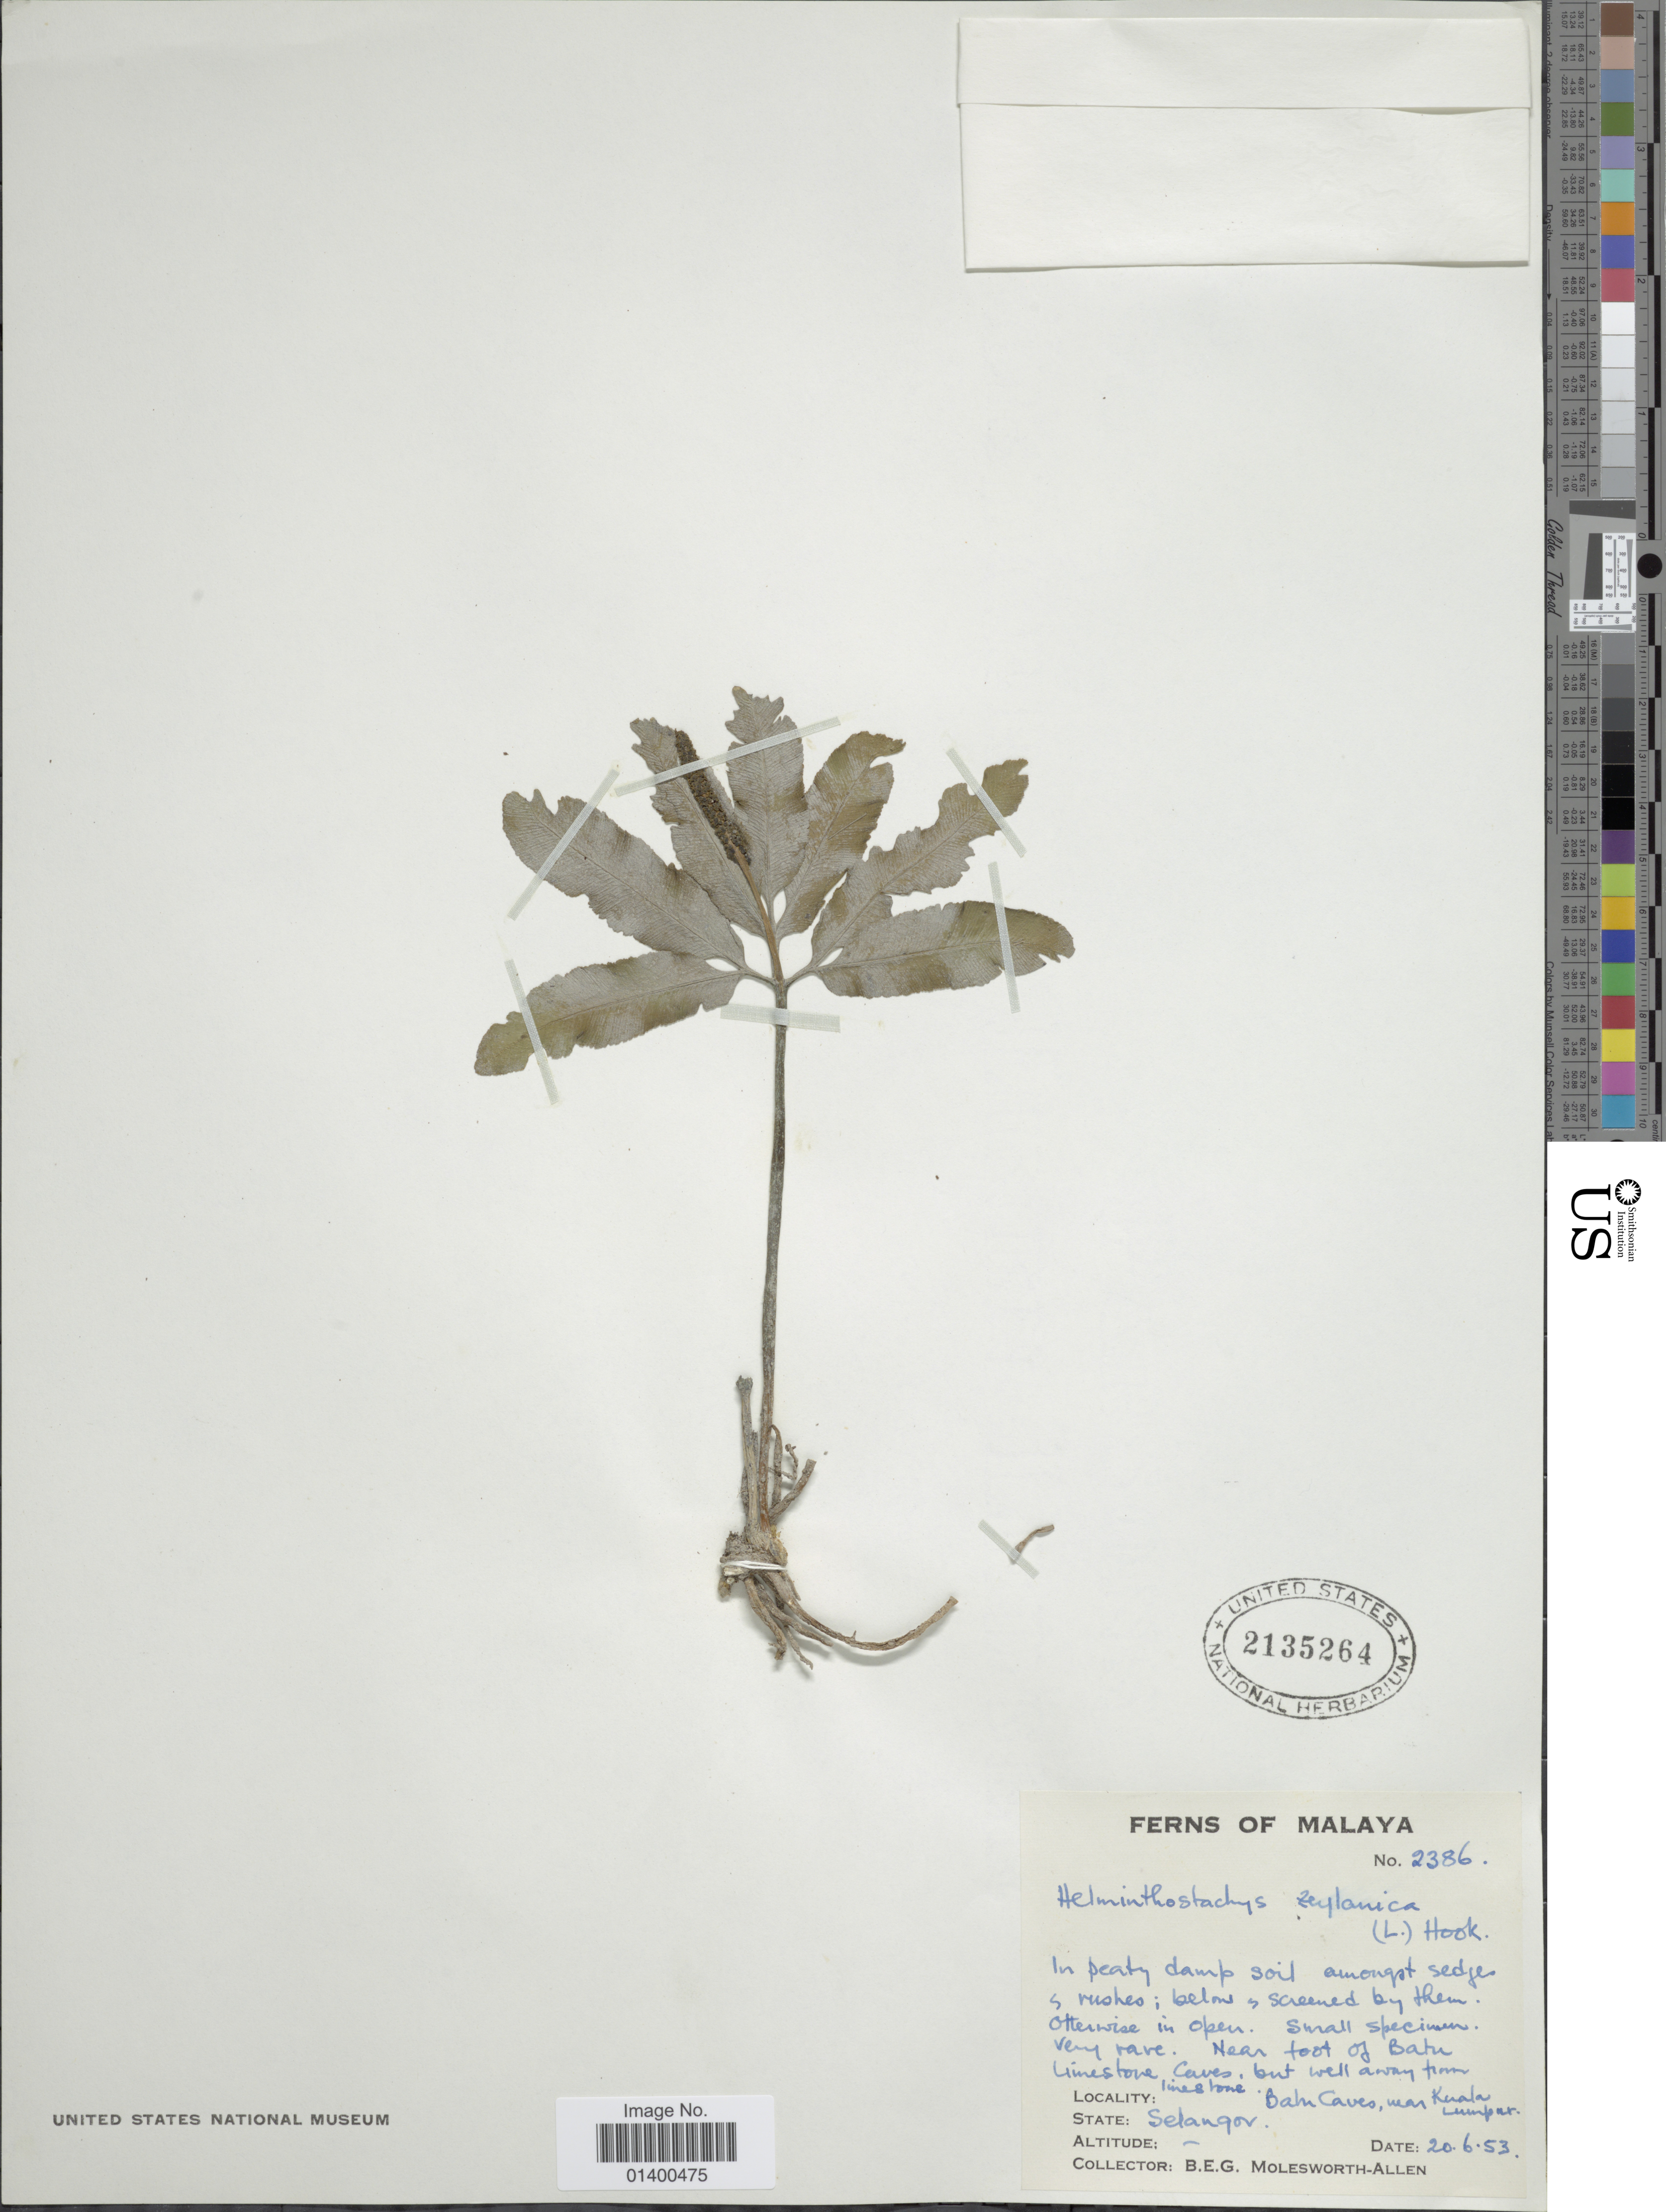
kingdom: Plantae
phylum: Tracheophyta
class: Polypodiopsida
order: Ophioglossales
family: Ophioglossaceae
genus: Helminthostachys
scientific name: Helminthostachys zeylanica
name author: (L.) Hook.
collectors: B. E. G. Molesworth-Allen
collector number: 2386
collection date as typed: Transcribed d/m/y: 20/6/53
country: Malaysia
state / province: Selangor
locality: Batu Caves, near Kuala Lumpur.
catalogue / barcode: US 2135264